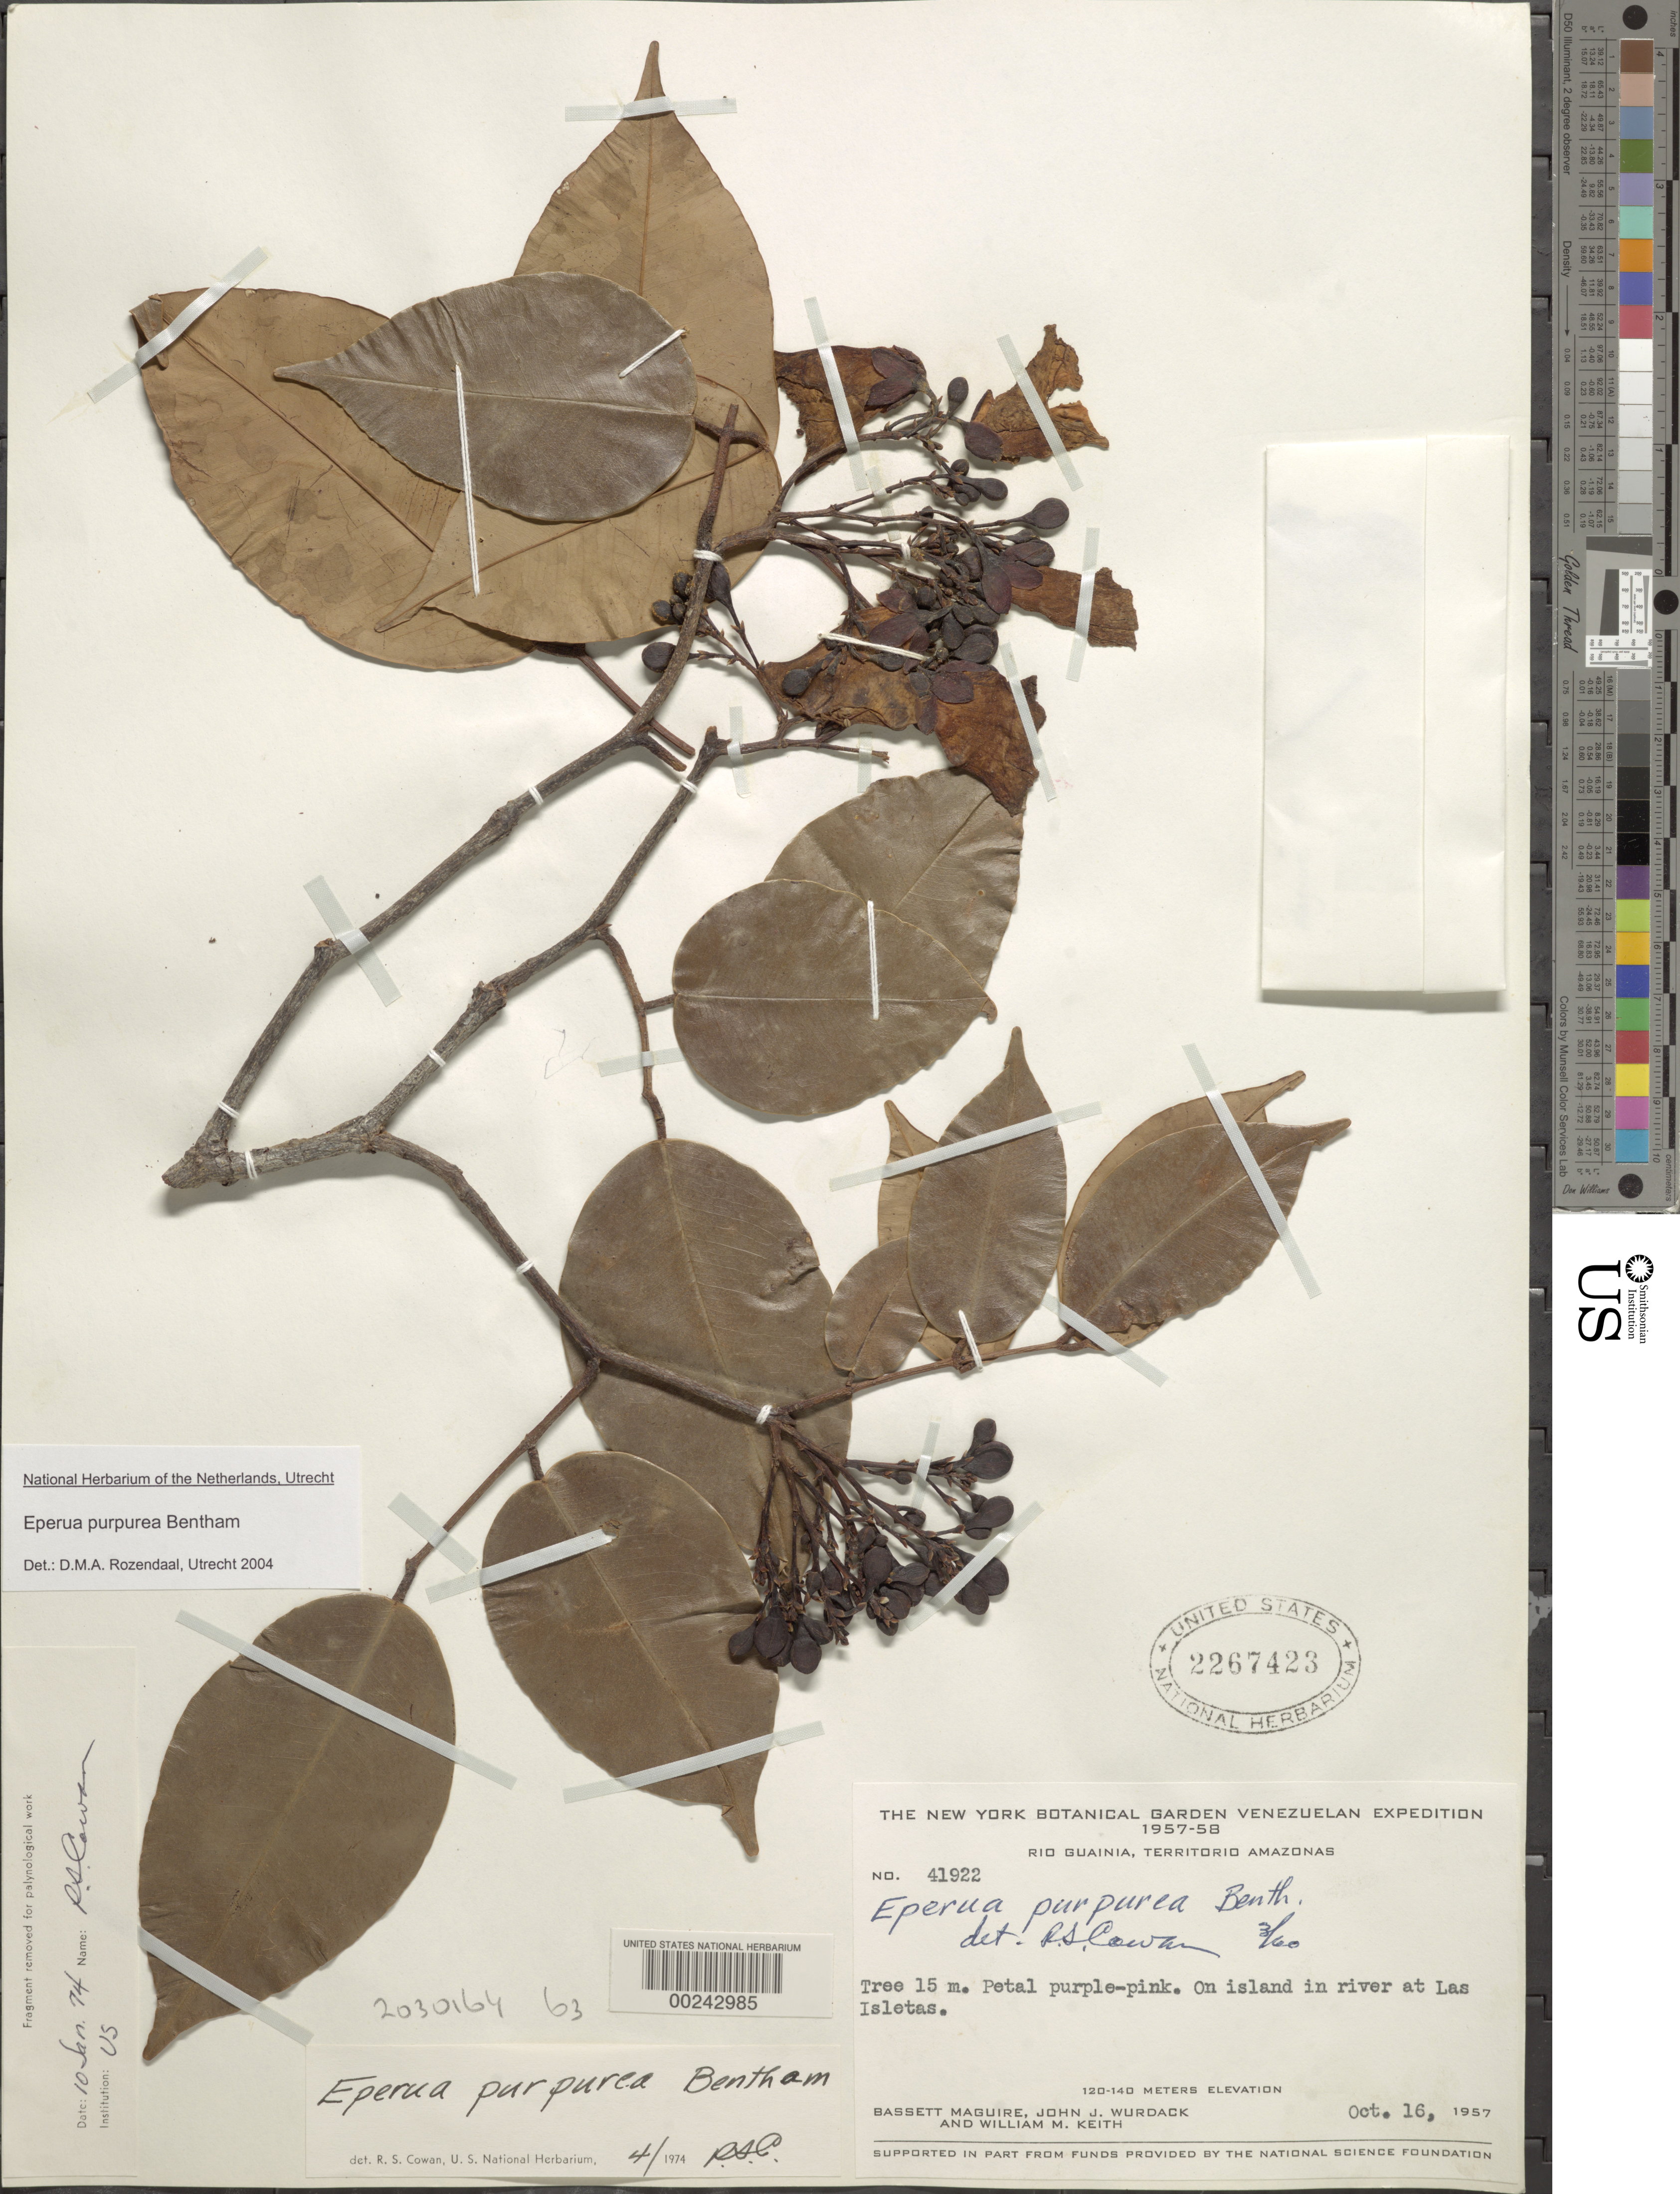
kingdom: Plantae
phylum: Tracheophyta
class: Magnoliopsida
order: Fabales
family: Fabaceae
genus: Eperua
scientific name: Eperua purpurea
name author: Benth.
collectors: B. Maguire, J. J. Wurdack & W. Keith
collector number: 41922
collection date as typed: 16 Oct 1957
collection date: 1957-10-16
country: Venezuela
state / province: Amazonas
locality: Las isletas; rio guainia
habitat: On island in river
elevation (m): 120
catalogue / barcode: US 2267423